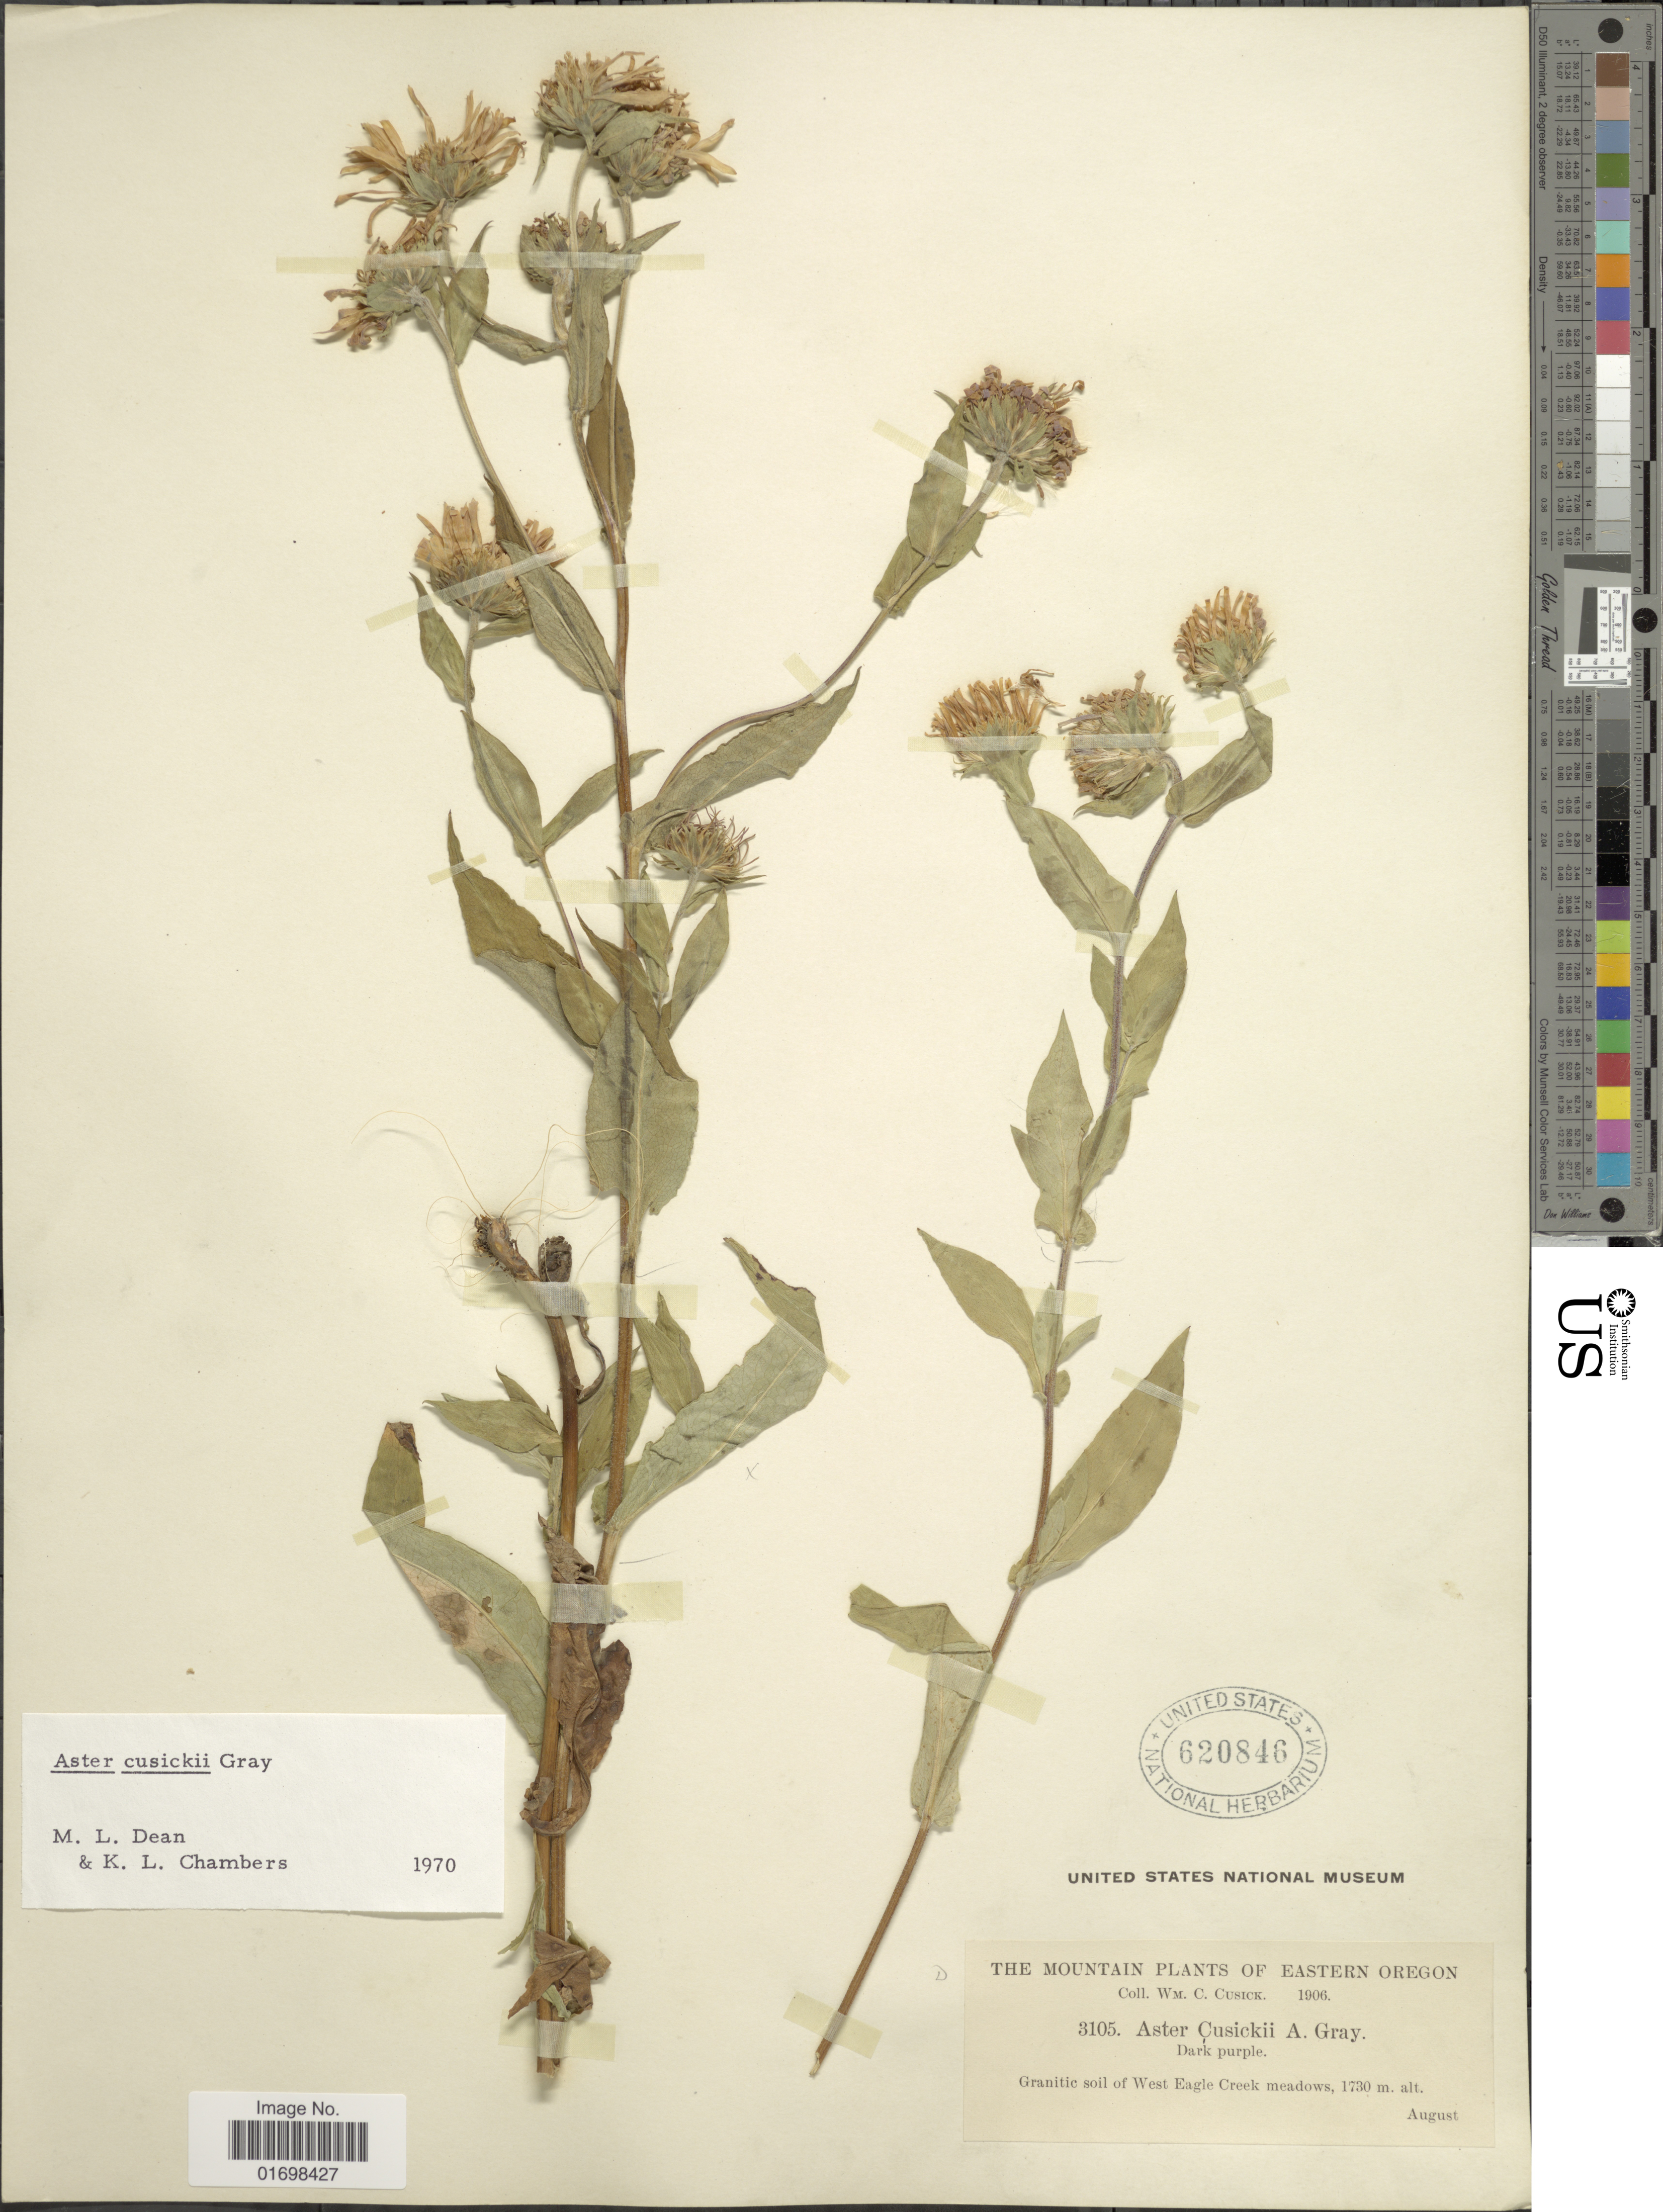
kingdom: Plantae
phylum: Tracheophyta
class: Magnoliopsida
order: Asterales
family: Asteraceae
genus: Symphyotrichum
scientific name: Symphyotrichum cusickii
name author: (A. Gray) G.L. Nesom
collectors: W. C. Cusick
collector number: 3105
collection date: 1906-08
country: United States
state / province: Oregon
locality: Eastern Oregon, Granite soil of West Eagle Creek meadows.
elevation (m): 1730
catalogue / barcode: US 620846